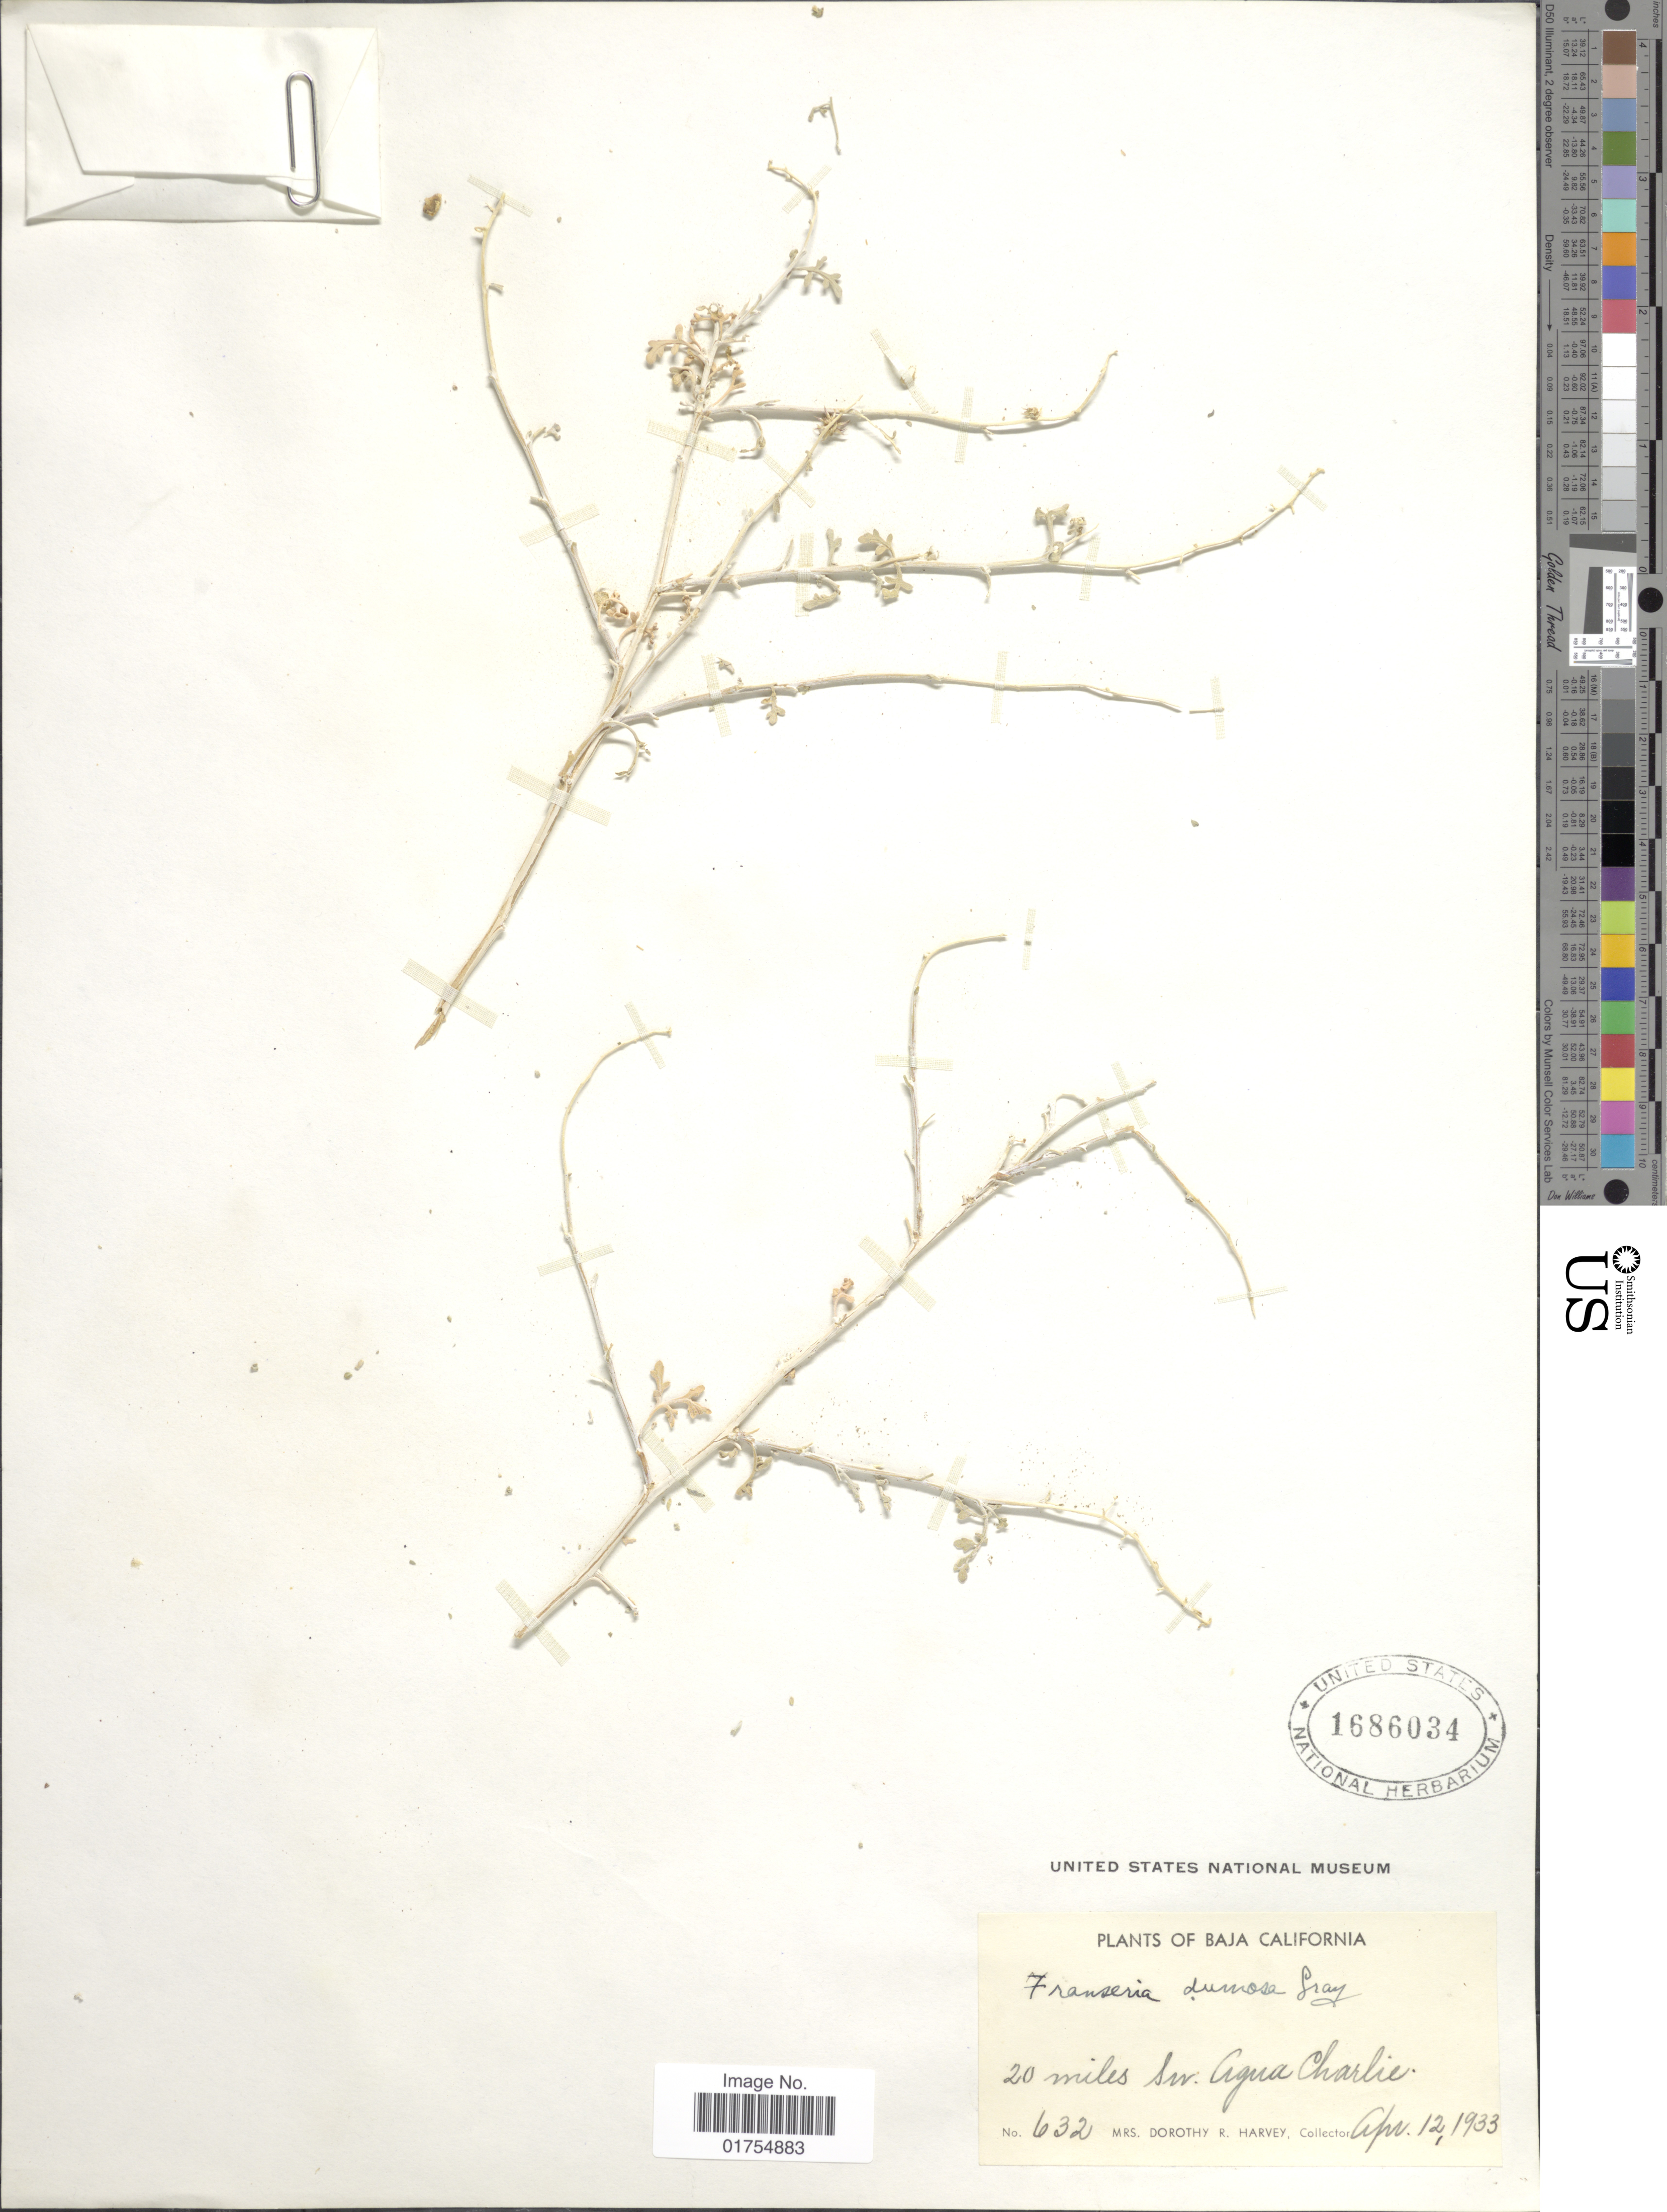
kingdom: Plantae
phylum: Tracheophyta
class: Magnoliopsida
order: Asterales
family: Asteraceae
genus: Franseria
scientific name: Franseria dumosa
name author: A. Gray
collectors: Harvey, Mrs. D. R.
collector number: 632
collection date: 1933-04-12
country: Mexico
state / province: Baja California Norte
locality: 20 miles Sw of Agua Charlie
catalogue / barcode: US 1686034